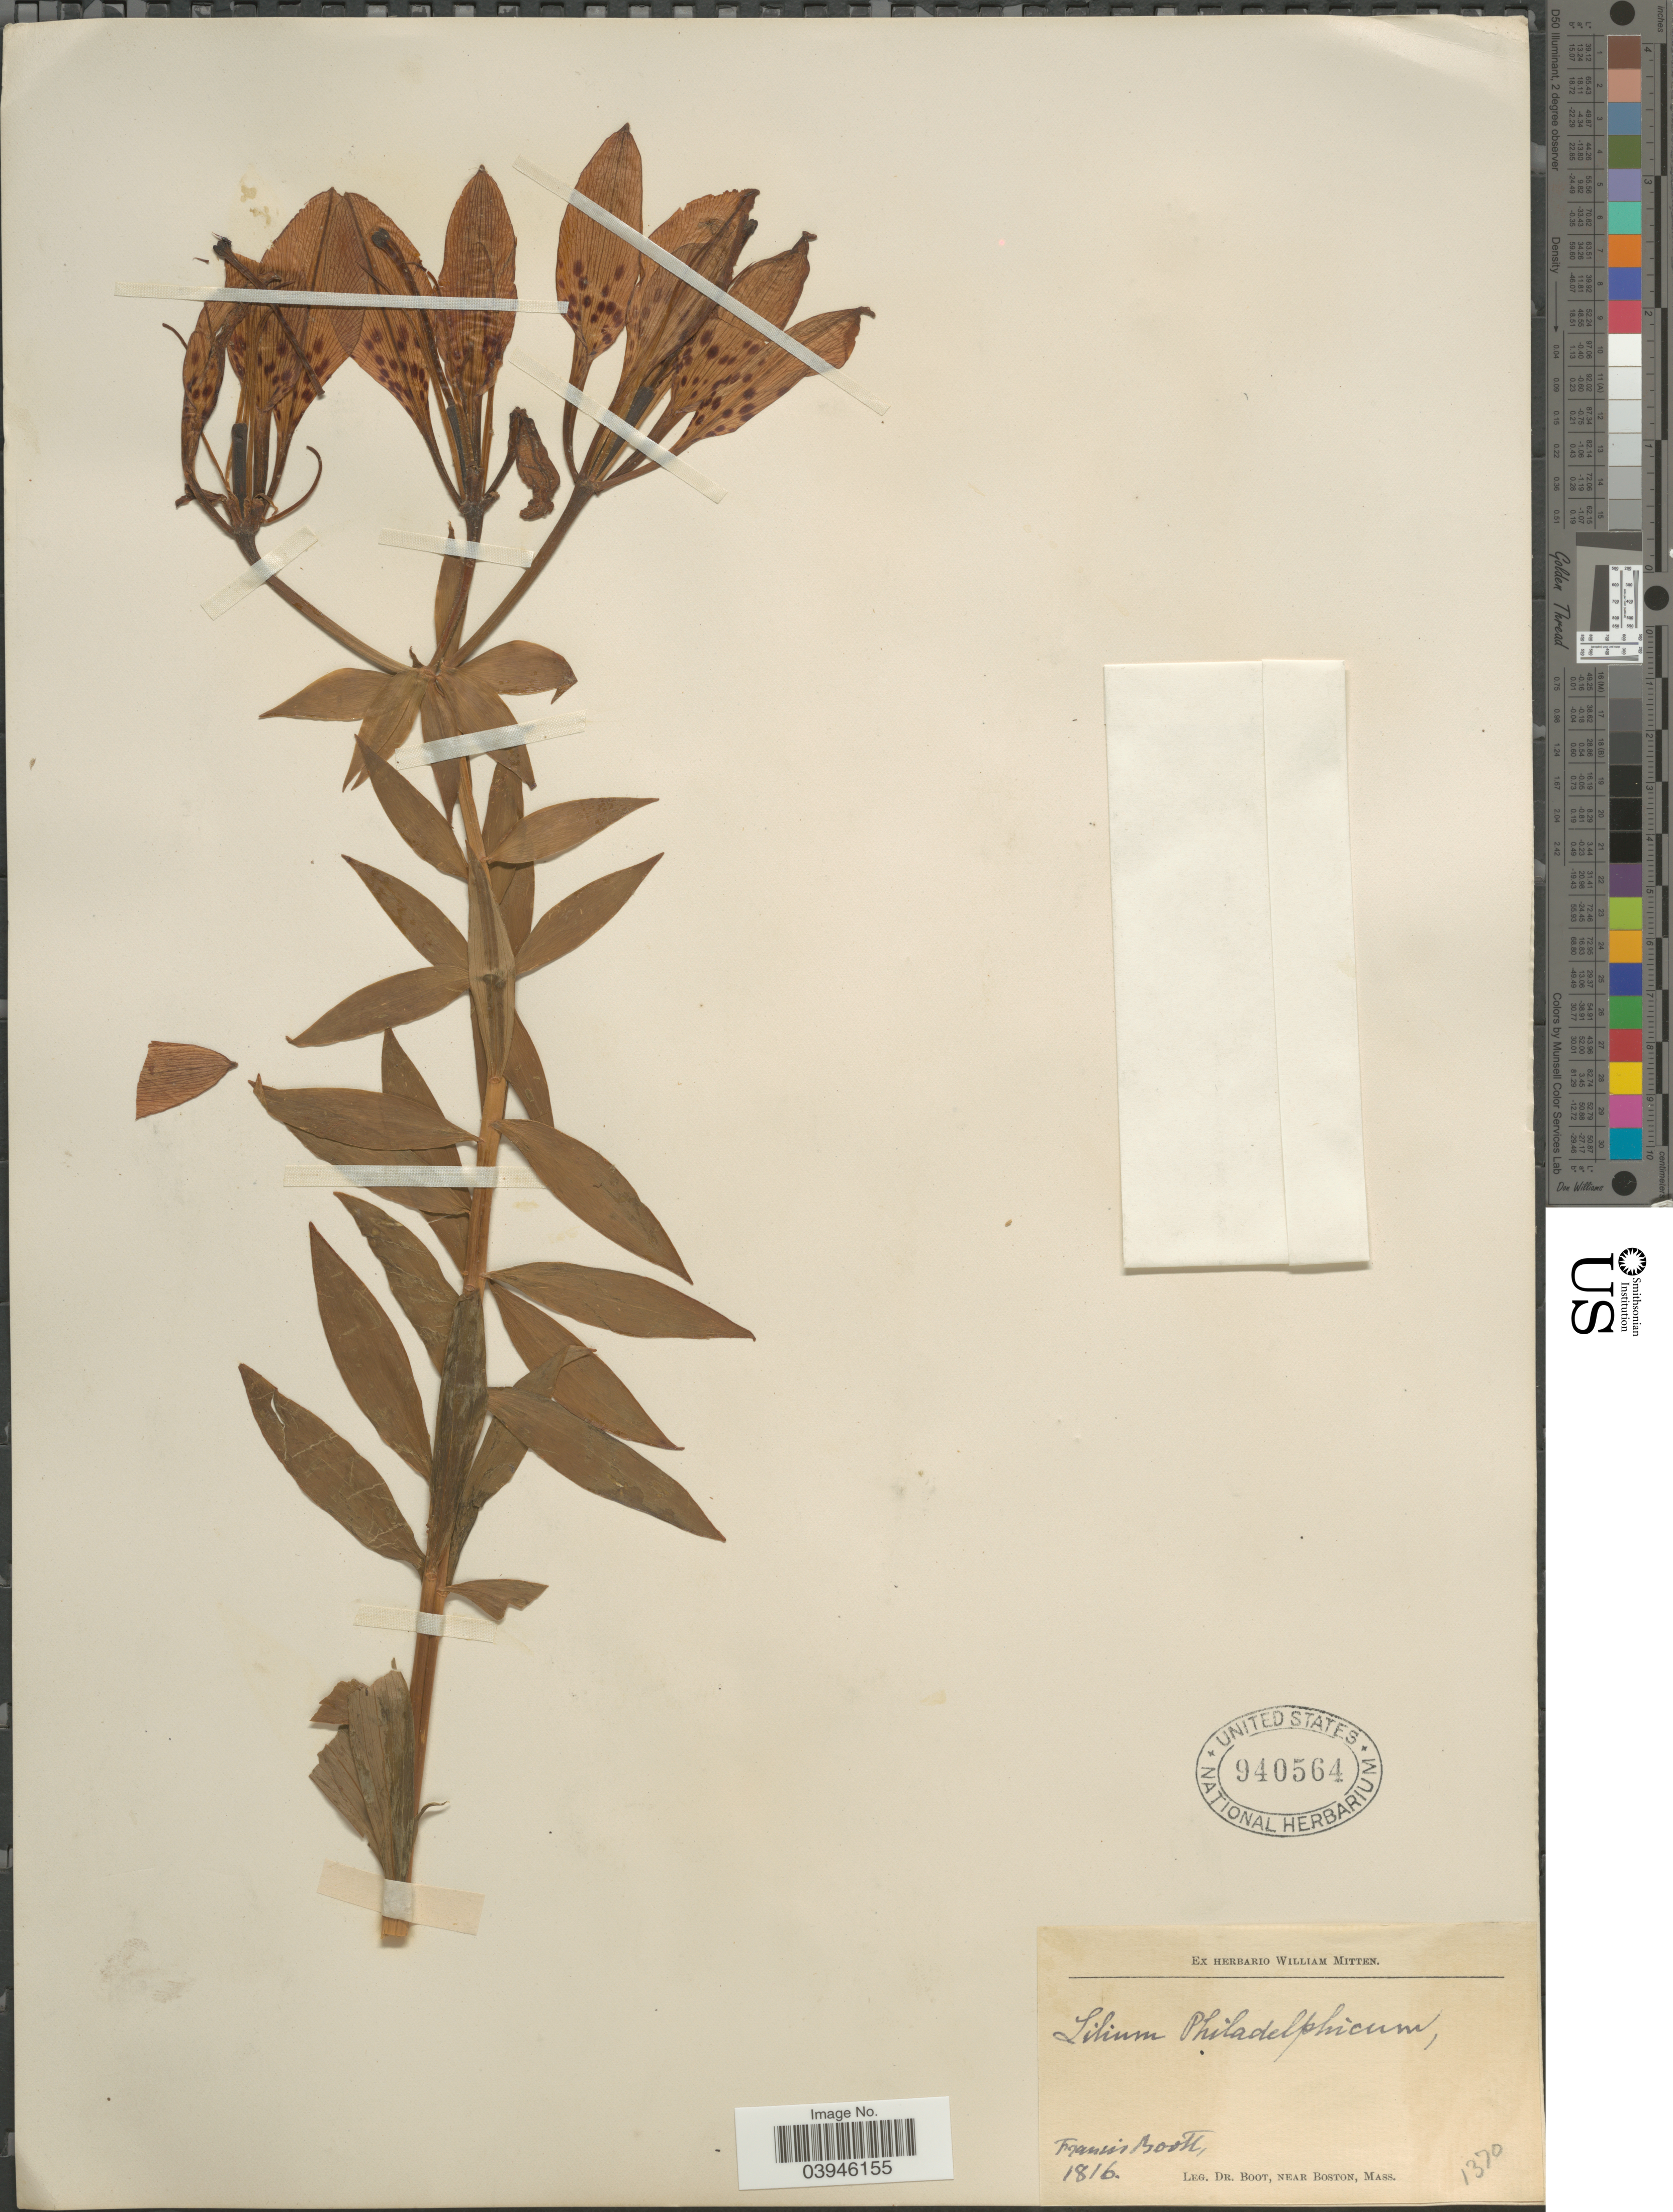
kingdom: Plantae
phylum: Tracheophyta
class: Liliopsida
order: Liliales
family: Liliaceae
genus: Lilium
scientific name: Lilium philadelphicum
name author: L.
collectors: F. M. B. Boott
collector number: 1370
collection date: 1816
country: United States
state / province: Massachusetts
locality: Near Boston.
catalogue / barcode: US 940564